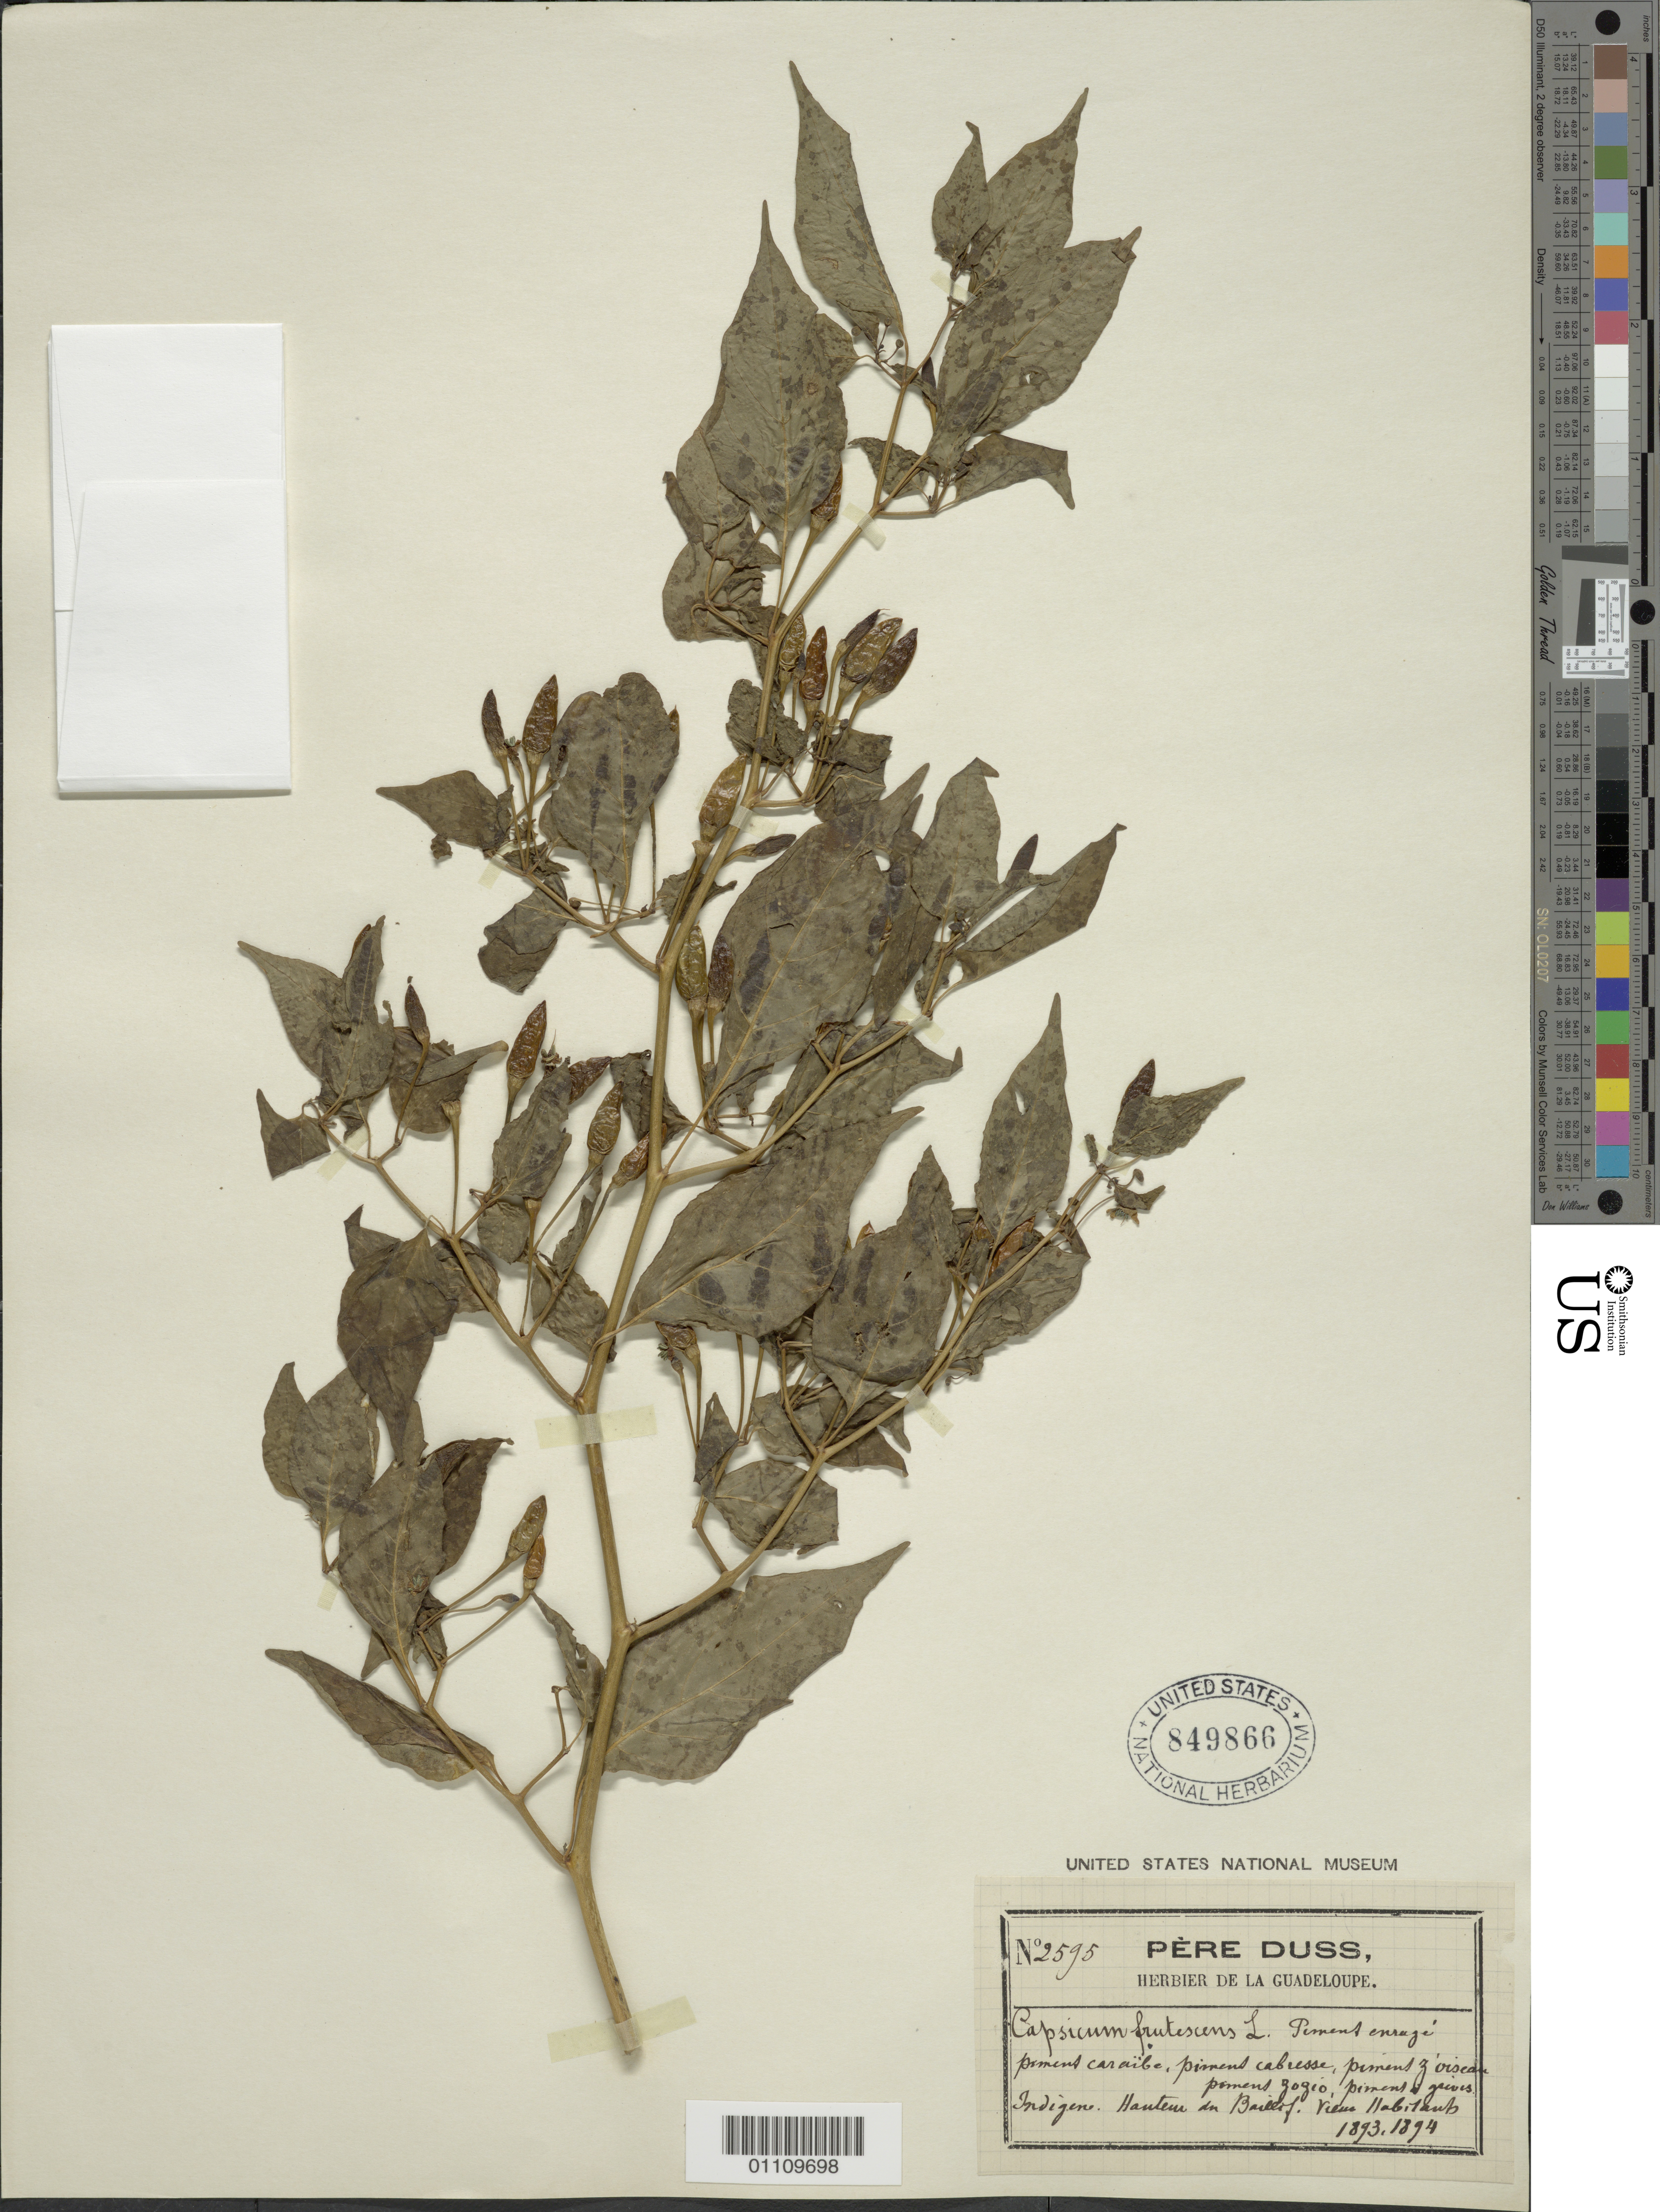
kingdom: Plantae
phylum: Tracheophyta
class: Magnoliopsida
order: Solanales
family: Solanaceae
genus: Capsicum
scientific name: Capsicum frutescens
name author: L.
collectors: Père Duss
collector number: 2595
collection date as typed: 1893 to -- --- 1894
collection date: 1893/1894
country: Guadeloupe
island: Basse Terre [Guadeloupe]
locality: Hauteur du Baillif.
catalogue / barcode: US 849866